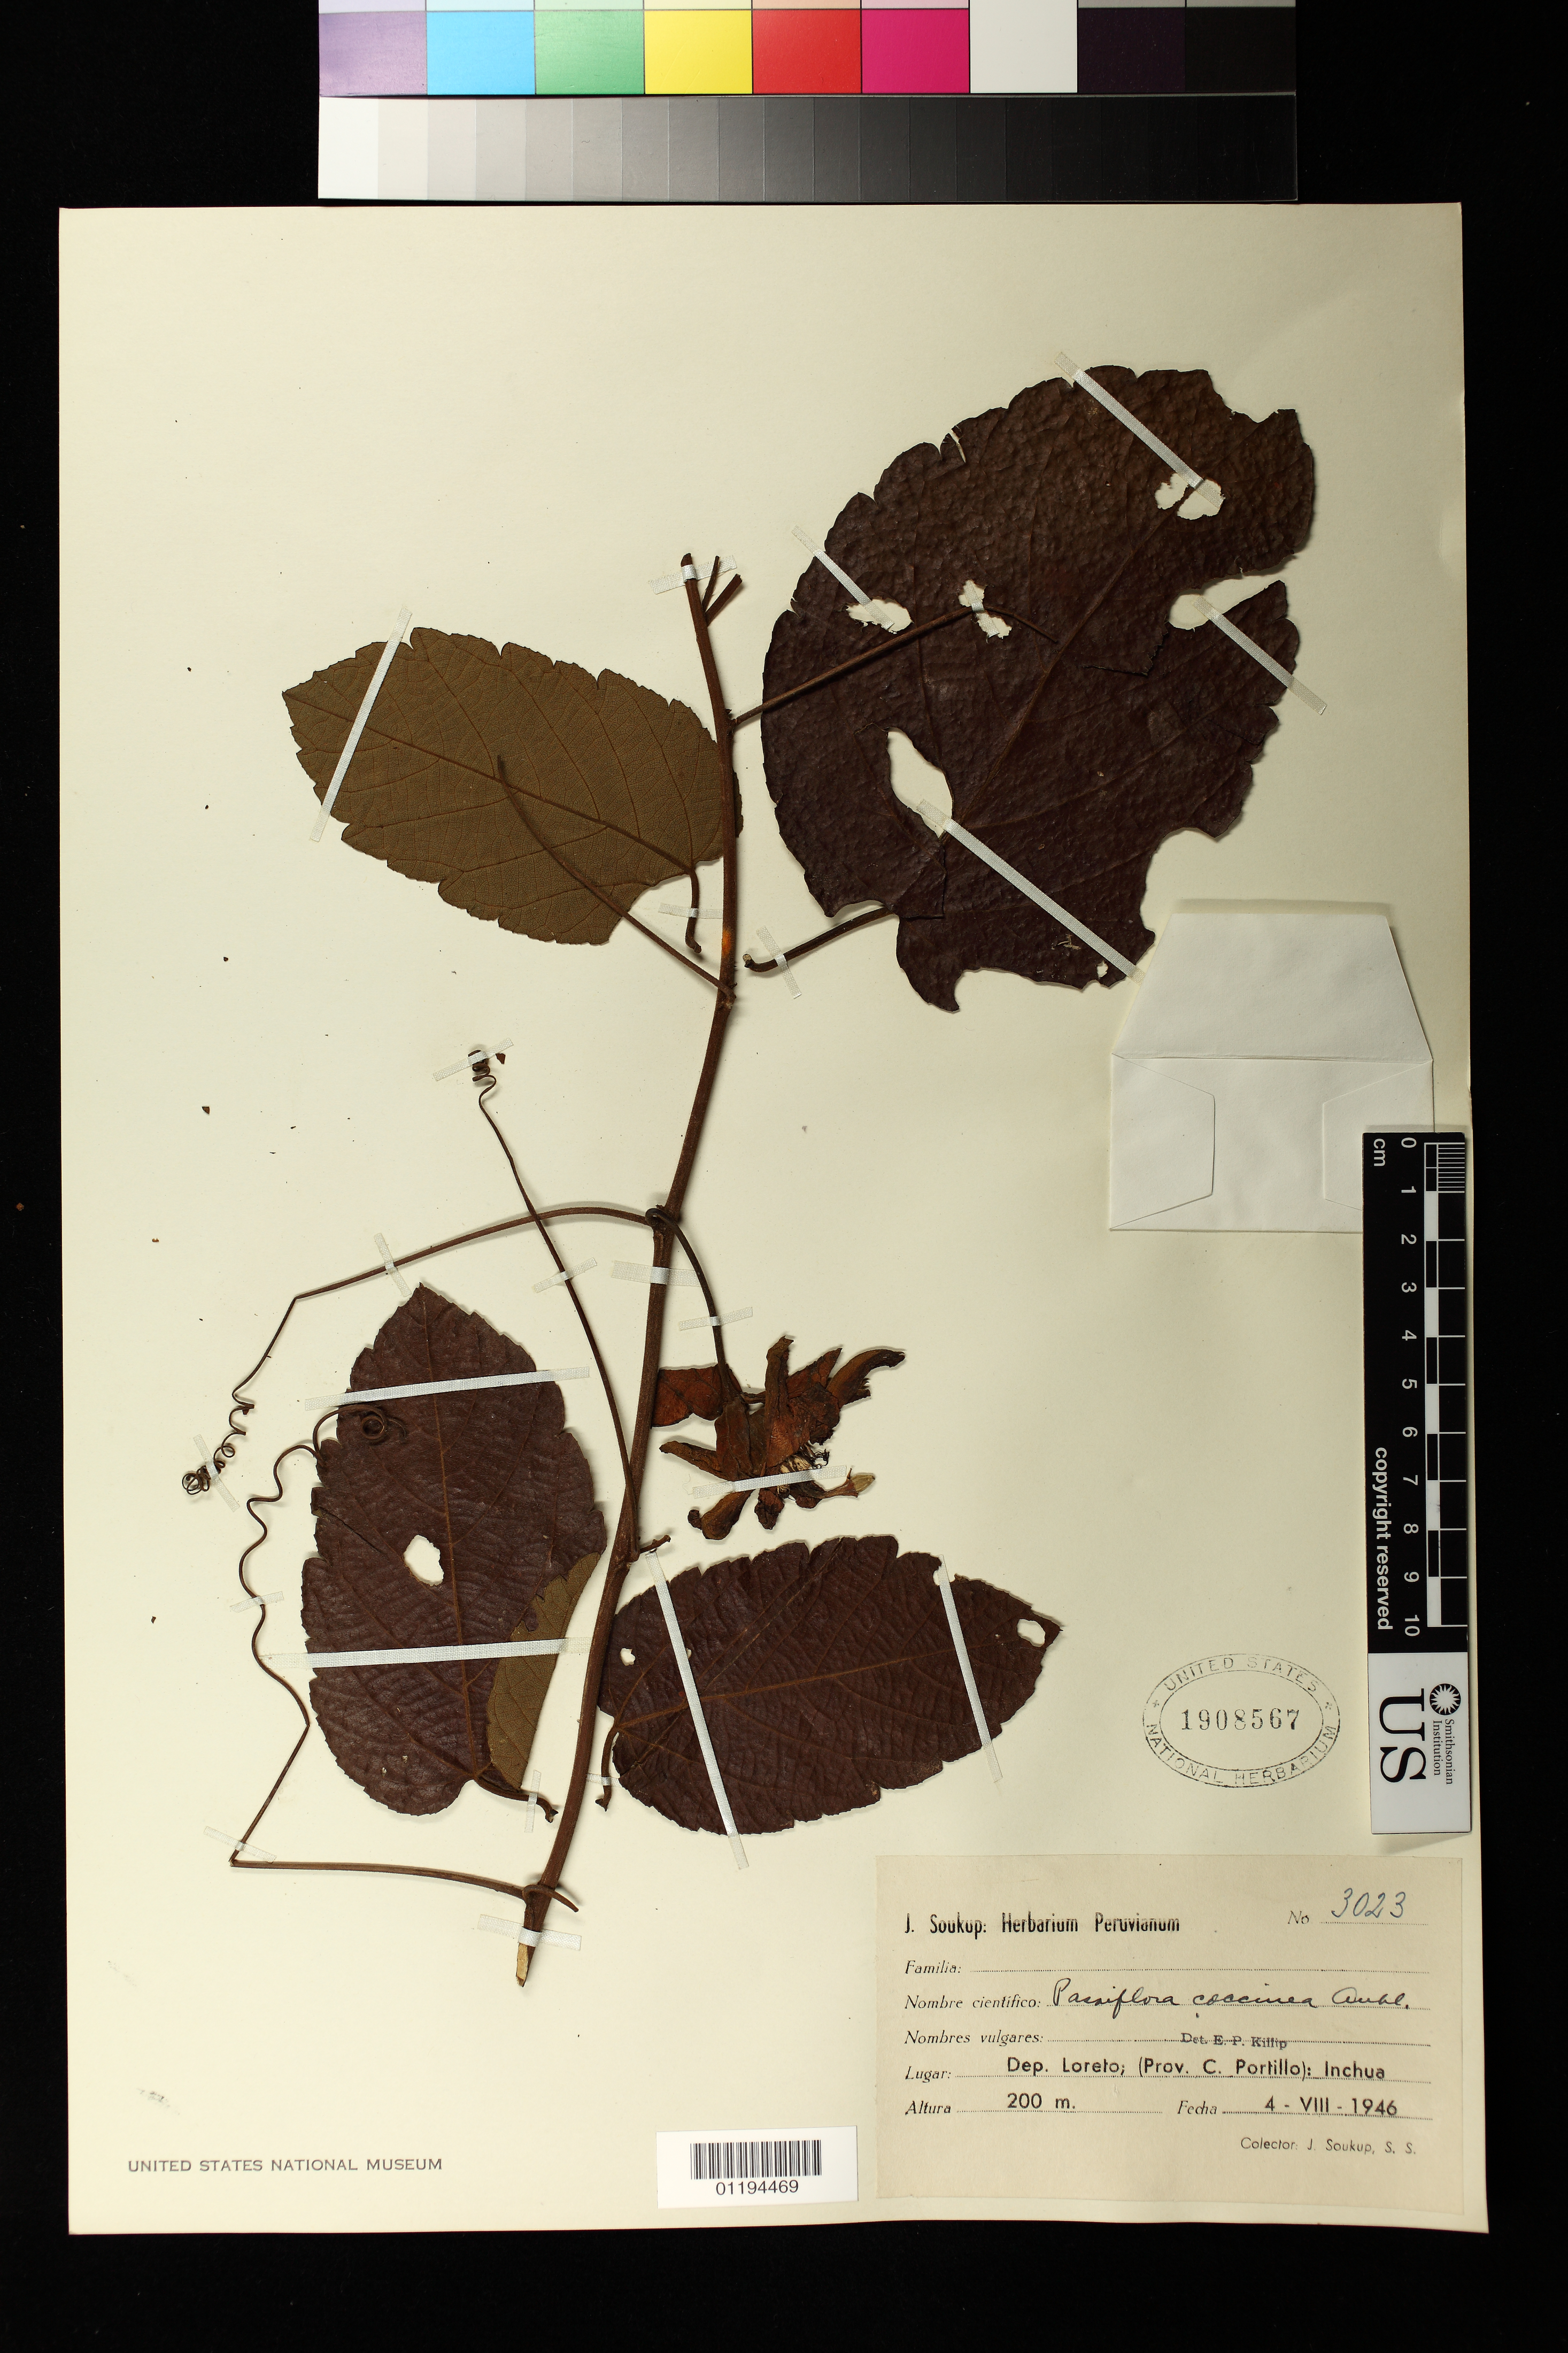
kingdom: Plantae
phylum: Tracheophyta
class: Magnoliopsida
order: Malpighiales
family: Passifloraceae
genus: Passiflora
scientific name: Passiflora coccinea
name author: Aubl.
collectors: J. J. Soukup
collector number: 3023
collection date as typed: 08 Apr 1946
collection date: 1946-04-08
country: Peru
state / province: Loreto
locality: Provincia del Coronel Portillo: Inchua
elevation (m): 200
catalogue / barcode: US 1908567